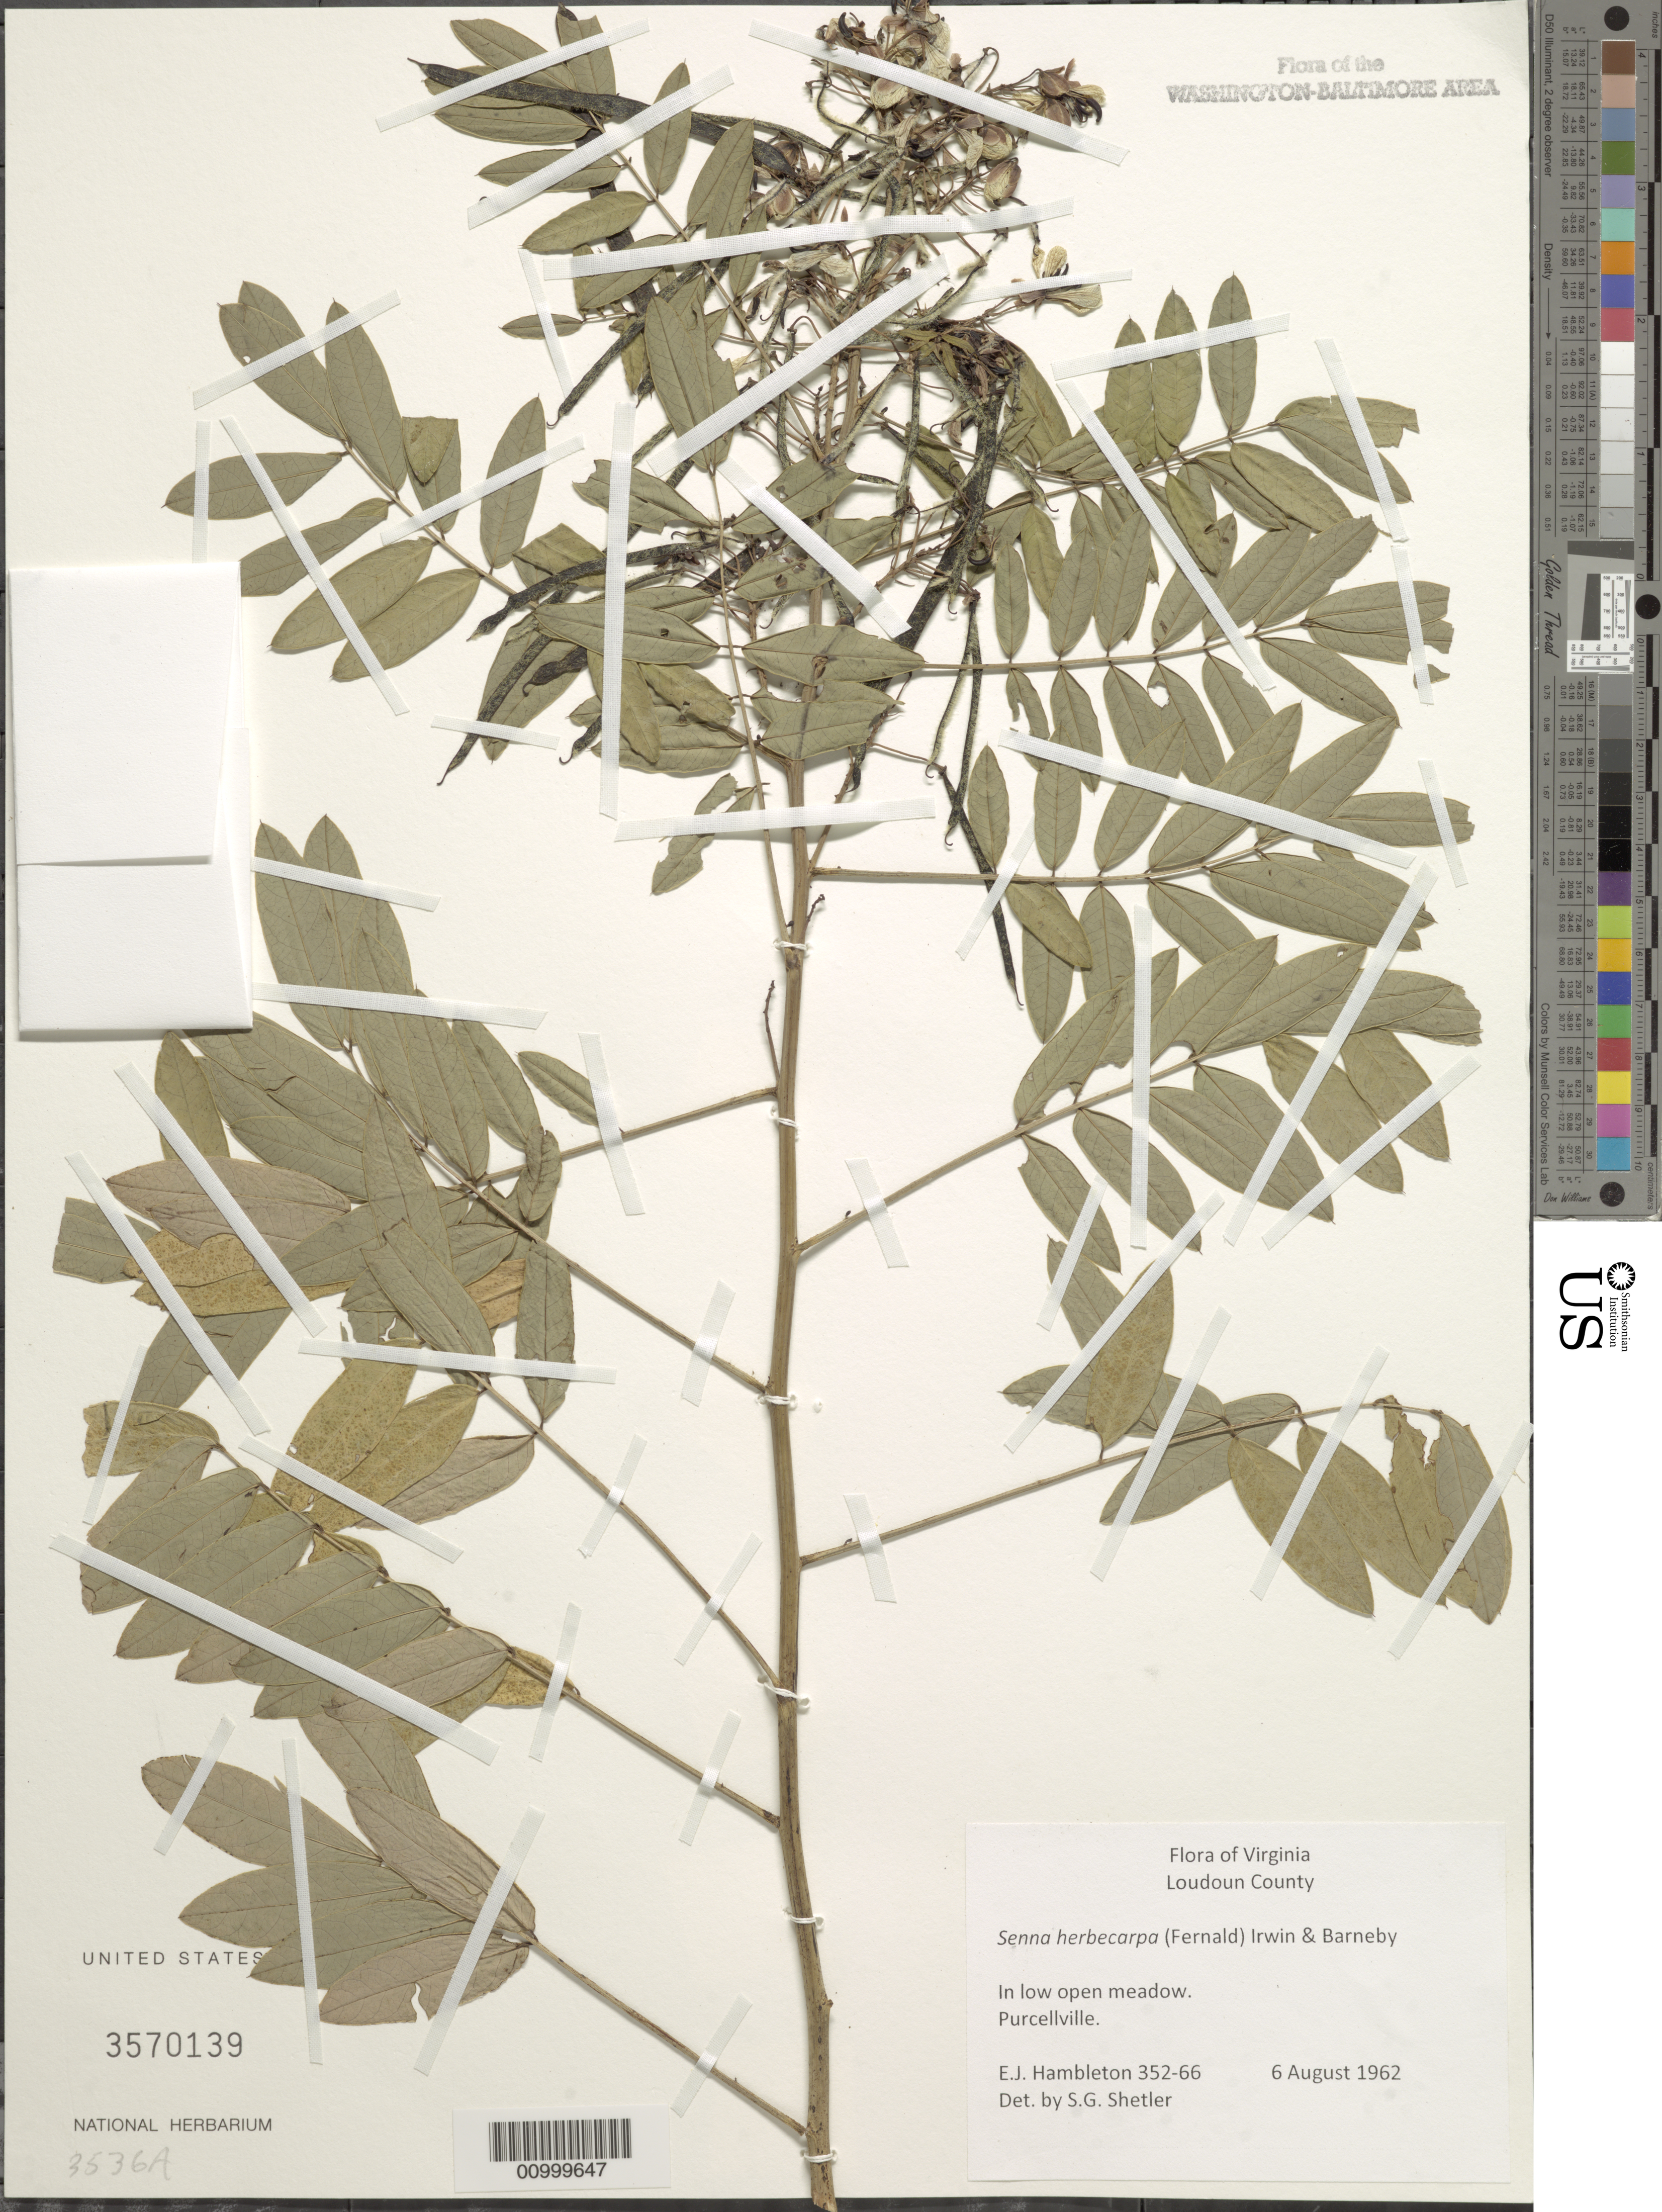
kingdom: Plantae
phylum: Tracheophyta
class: Magnoliopsida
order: Fabales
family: Fabaceae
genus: Senna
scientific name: Senna hebecarpa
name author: (Fernald) H.S. Irwin & Barneby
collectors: E. Hambleton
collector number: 352-66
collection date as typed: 6 August 1965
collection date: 1962-08-06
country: United States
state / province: Virginia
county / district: Loudoun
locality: Purcellville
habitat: In low open meadow.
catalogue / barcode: US 3570139